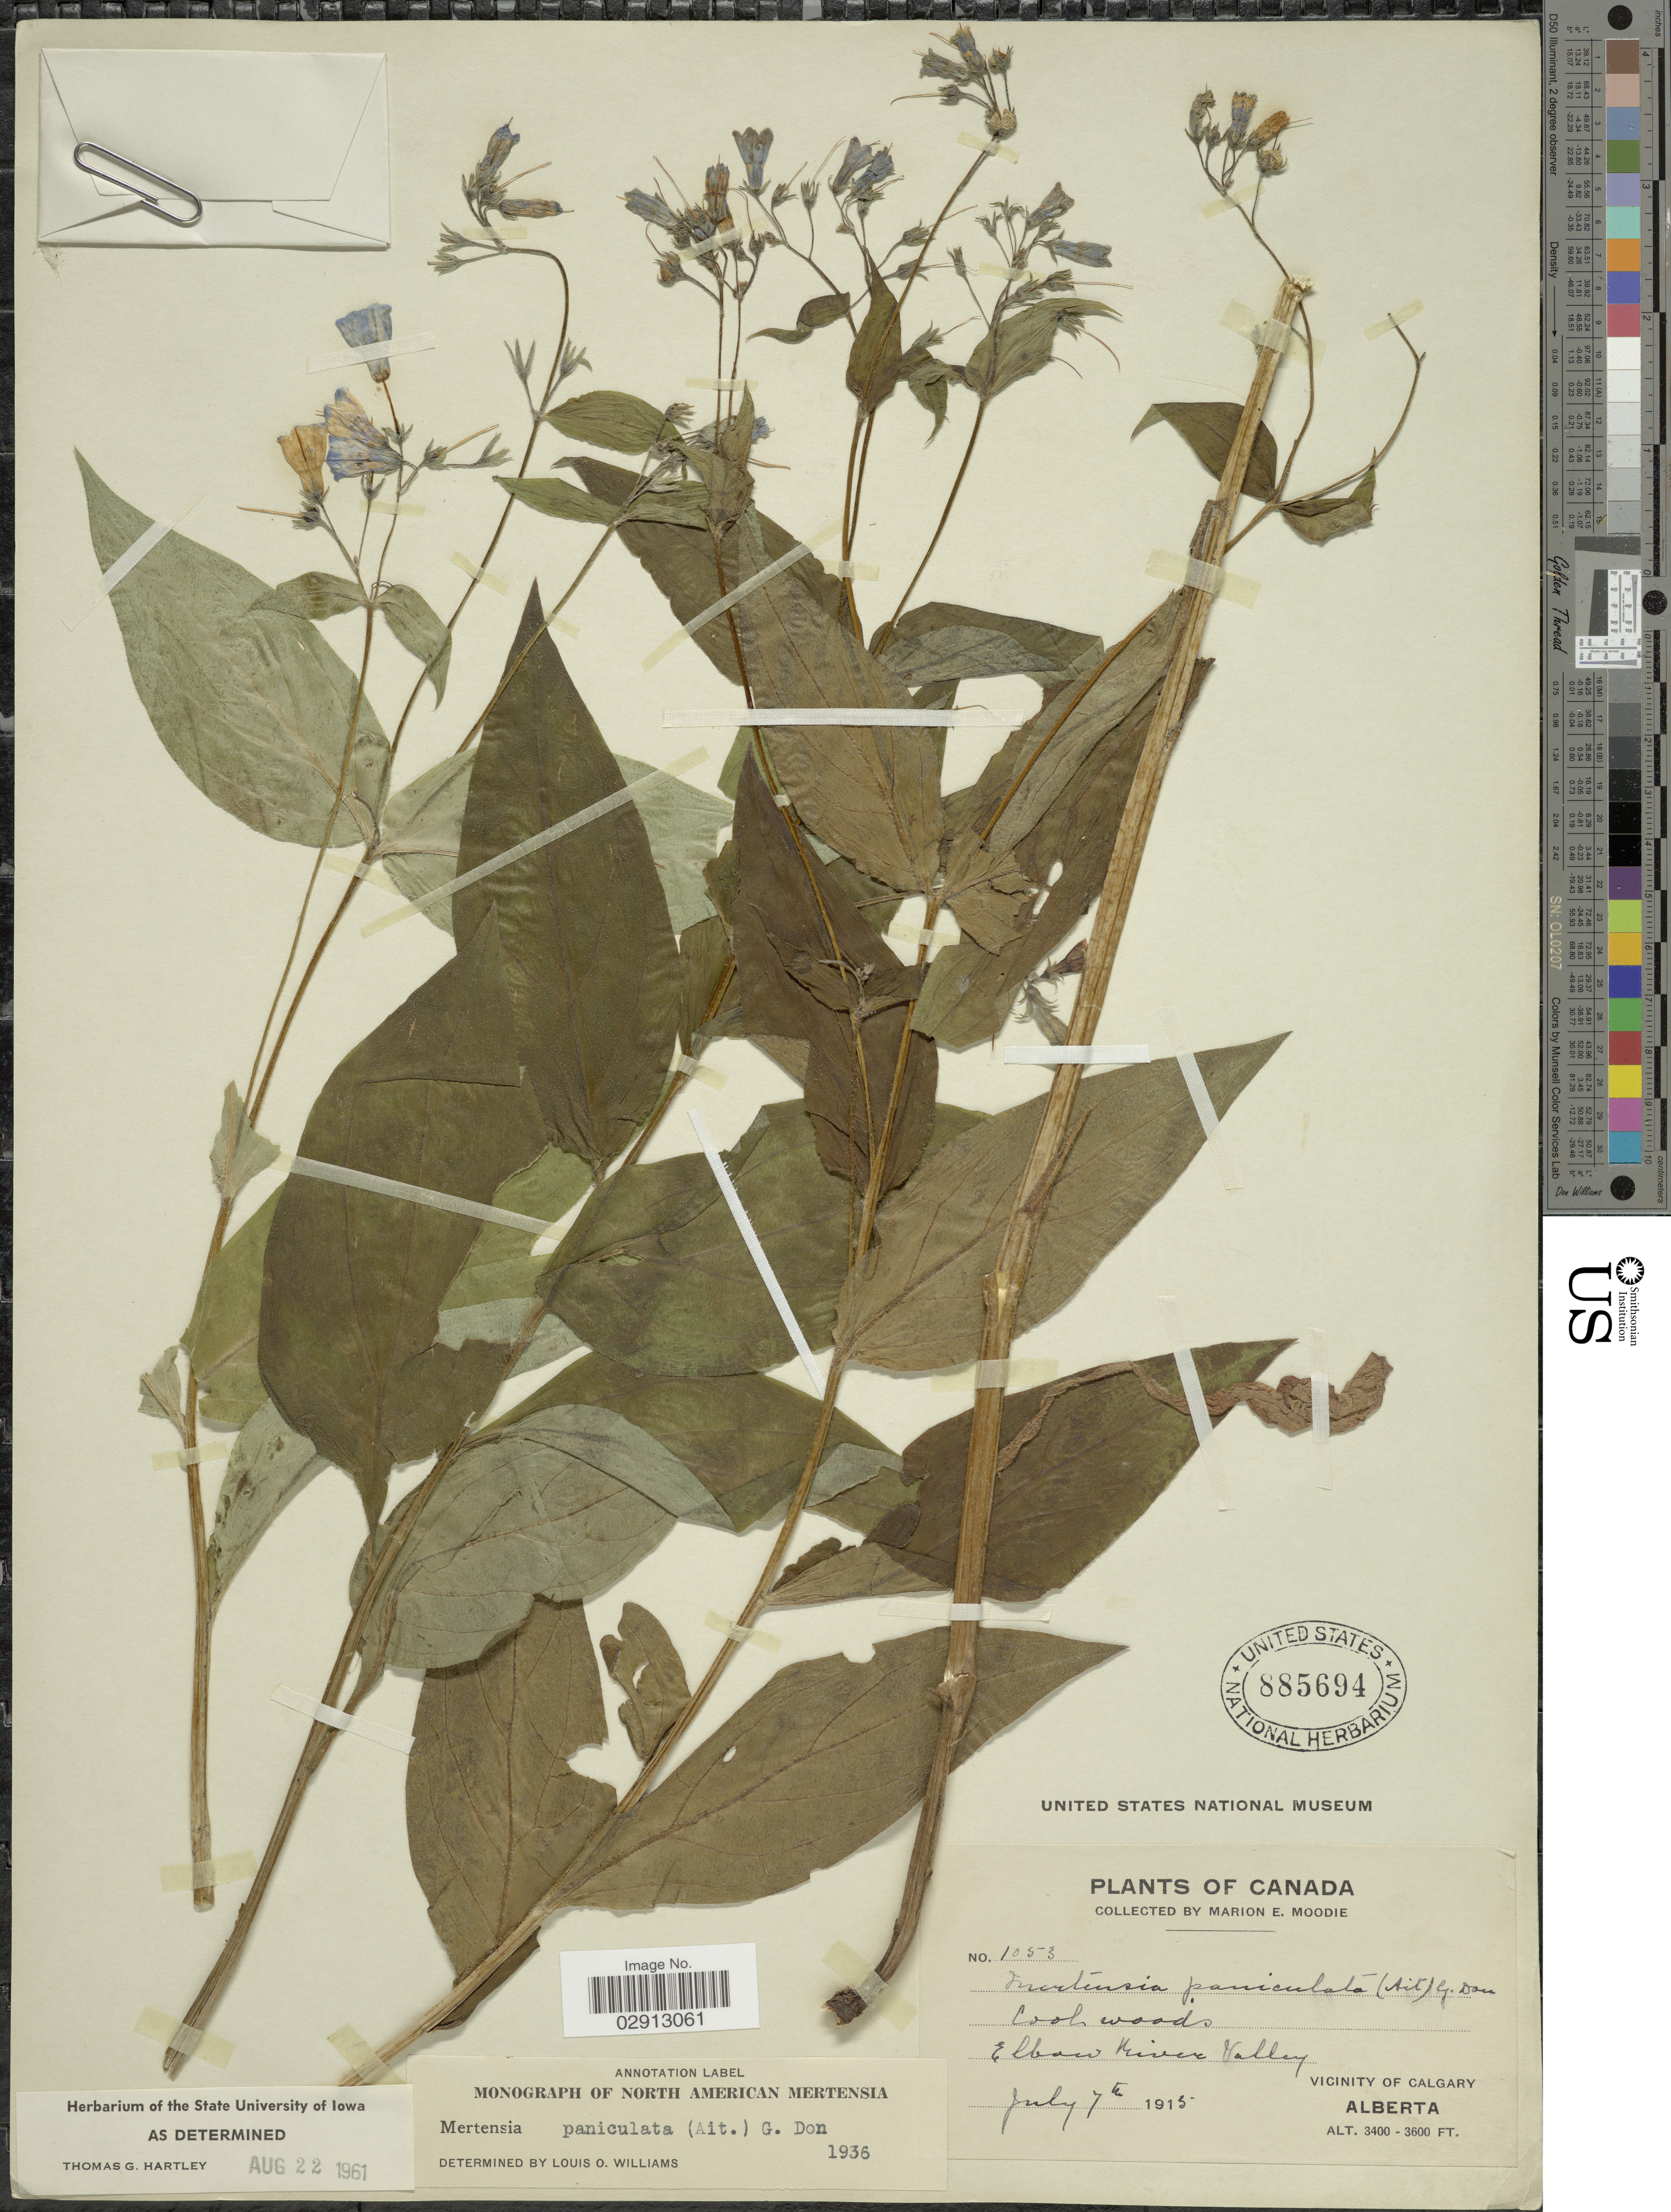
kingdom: Plantae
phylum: Tracheophyta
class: Magnoliopsida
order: Boraginales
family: Boraginaceae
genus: Mertensia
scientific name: Mertensia paniculata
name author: (Aiton) G. Don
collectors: M. E. Moodie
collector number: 1053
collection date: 1915-07-07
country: Canada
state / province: Alberta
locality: Canada. Elbow River Valley. Vicinity of Calgary.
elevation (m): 1036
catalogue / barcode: US 885694